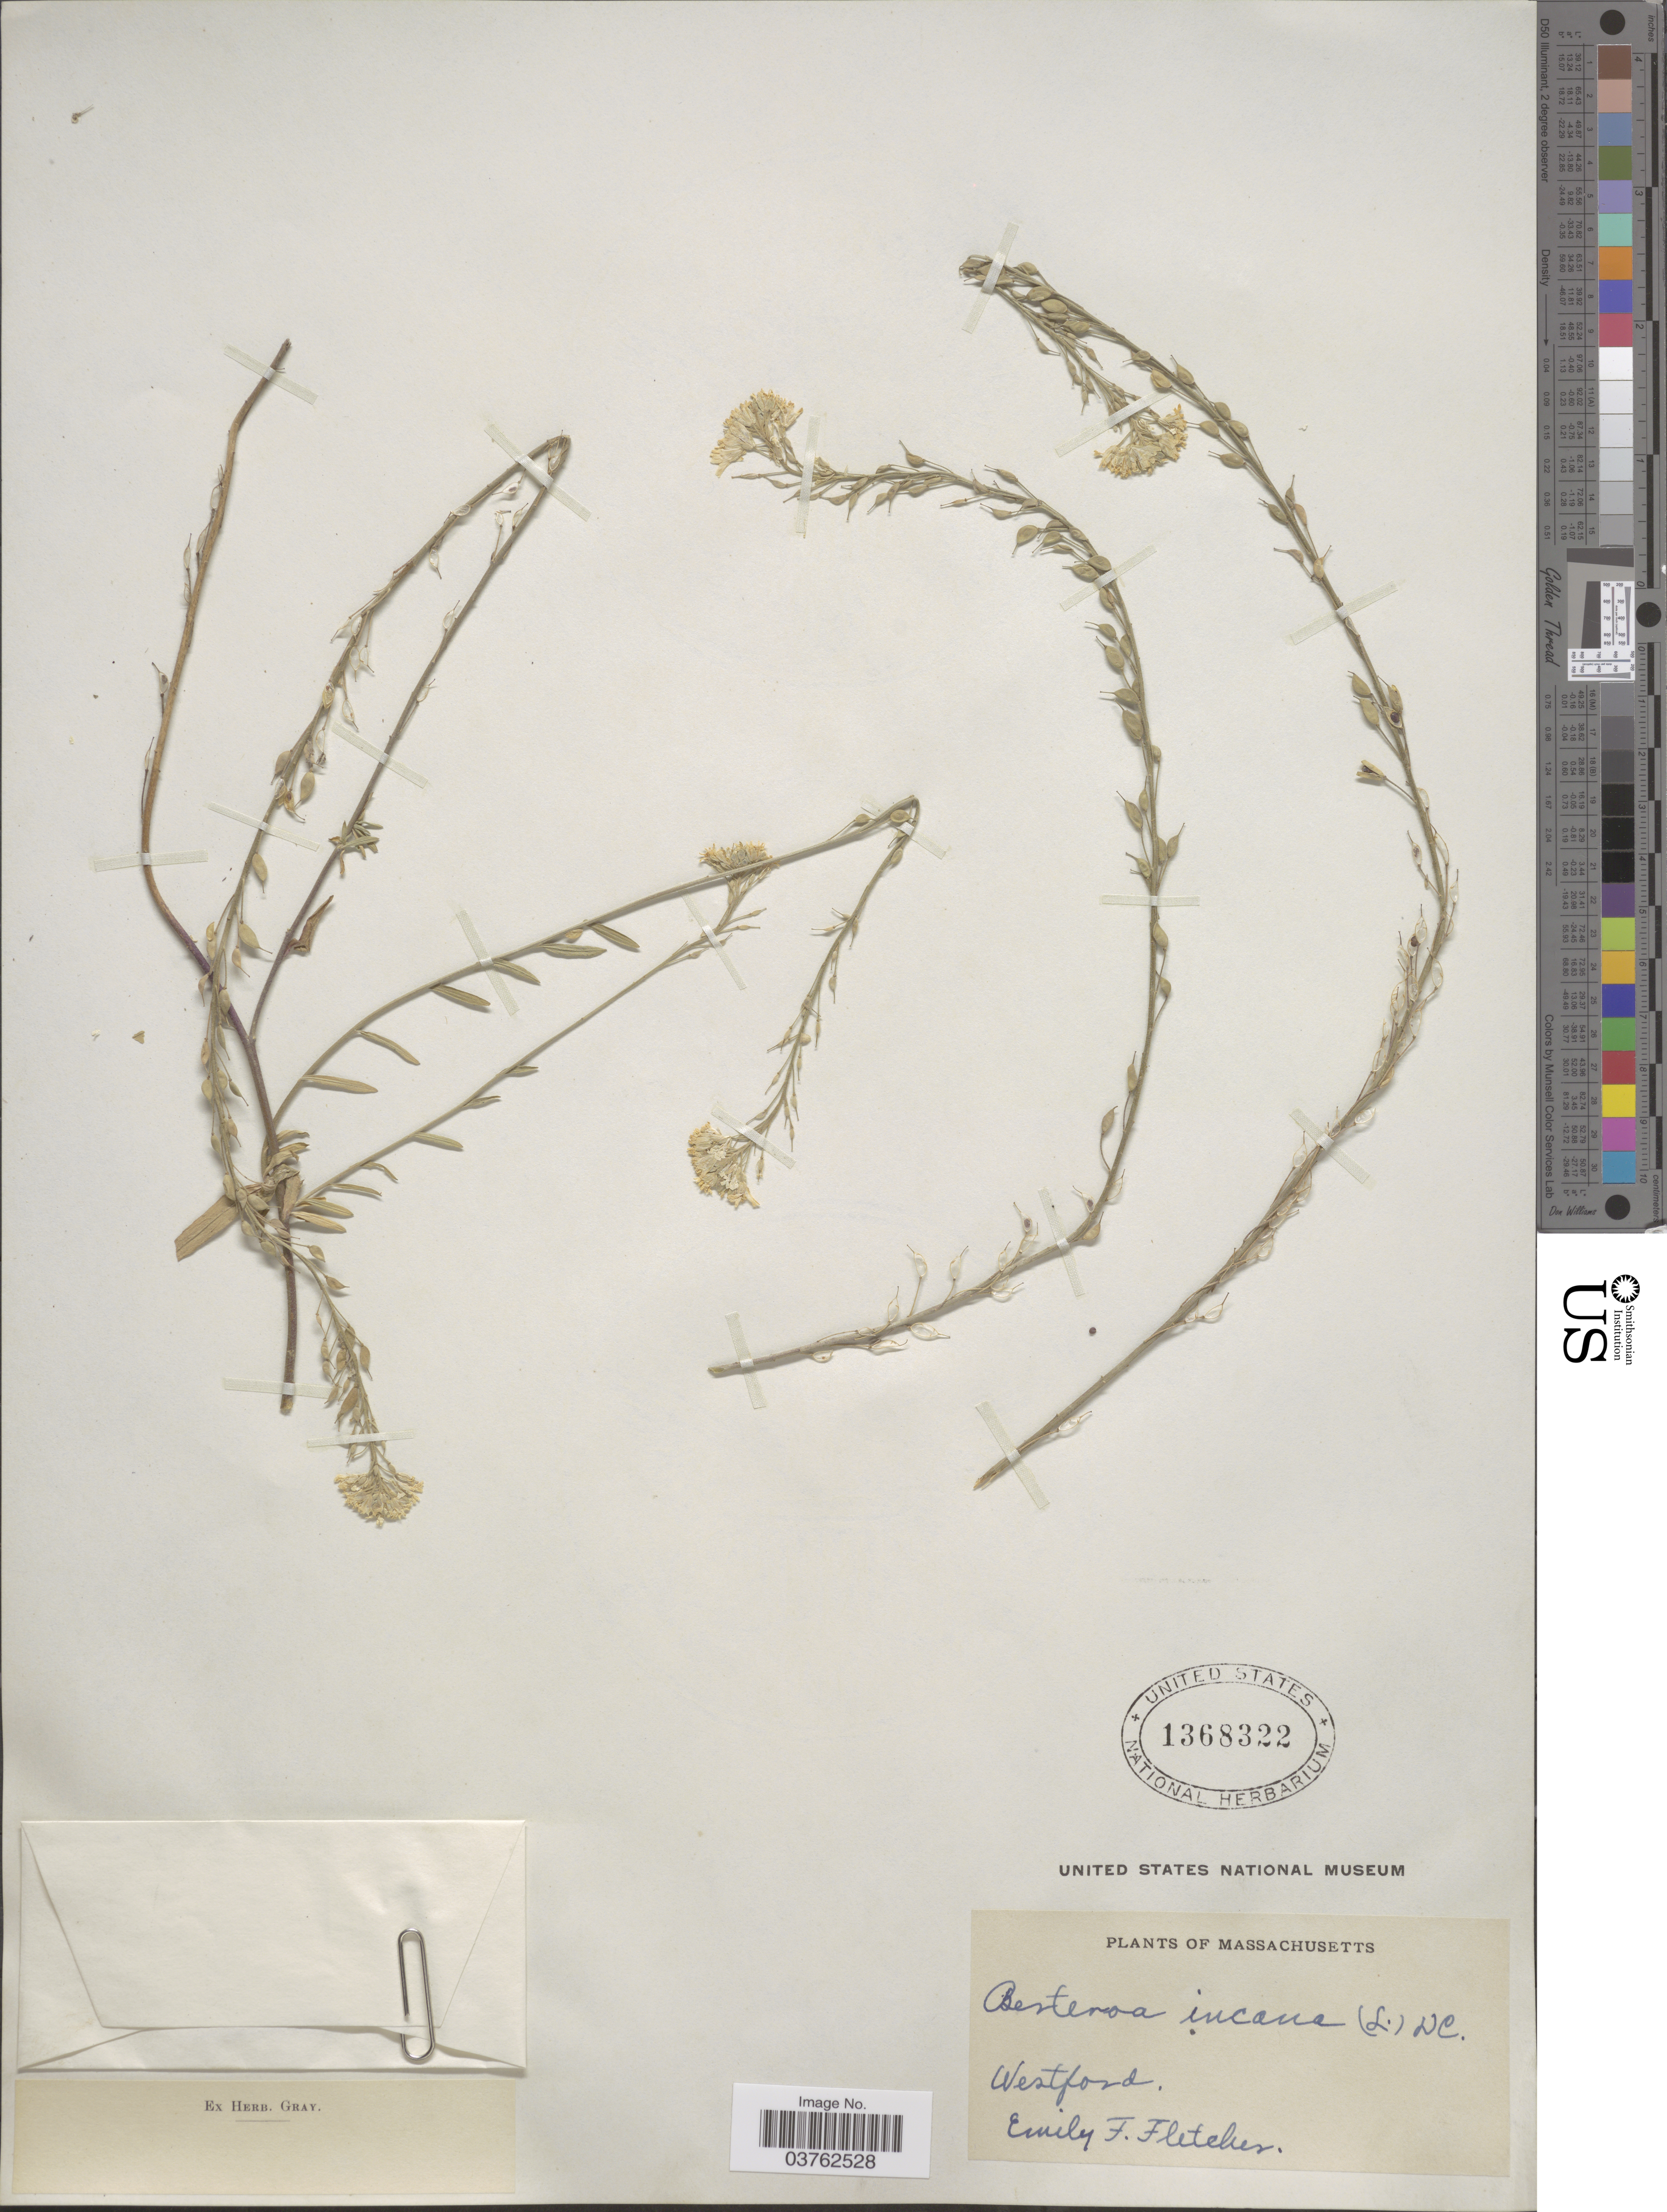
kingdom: Plantae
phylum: Tracheophyta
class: Magnoliopsida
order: Brassicales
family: Brassicaceae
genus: Berteroa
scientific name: Berteroa incana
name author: (L.) DC.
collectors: E. Fletcher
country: United States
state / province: Massachusetts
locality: Westford.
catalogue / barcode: US 1368322